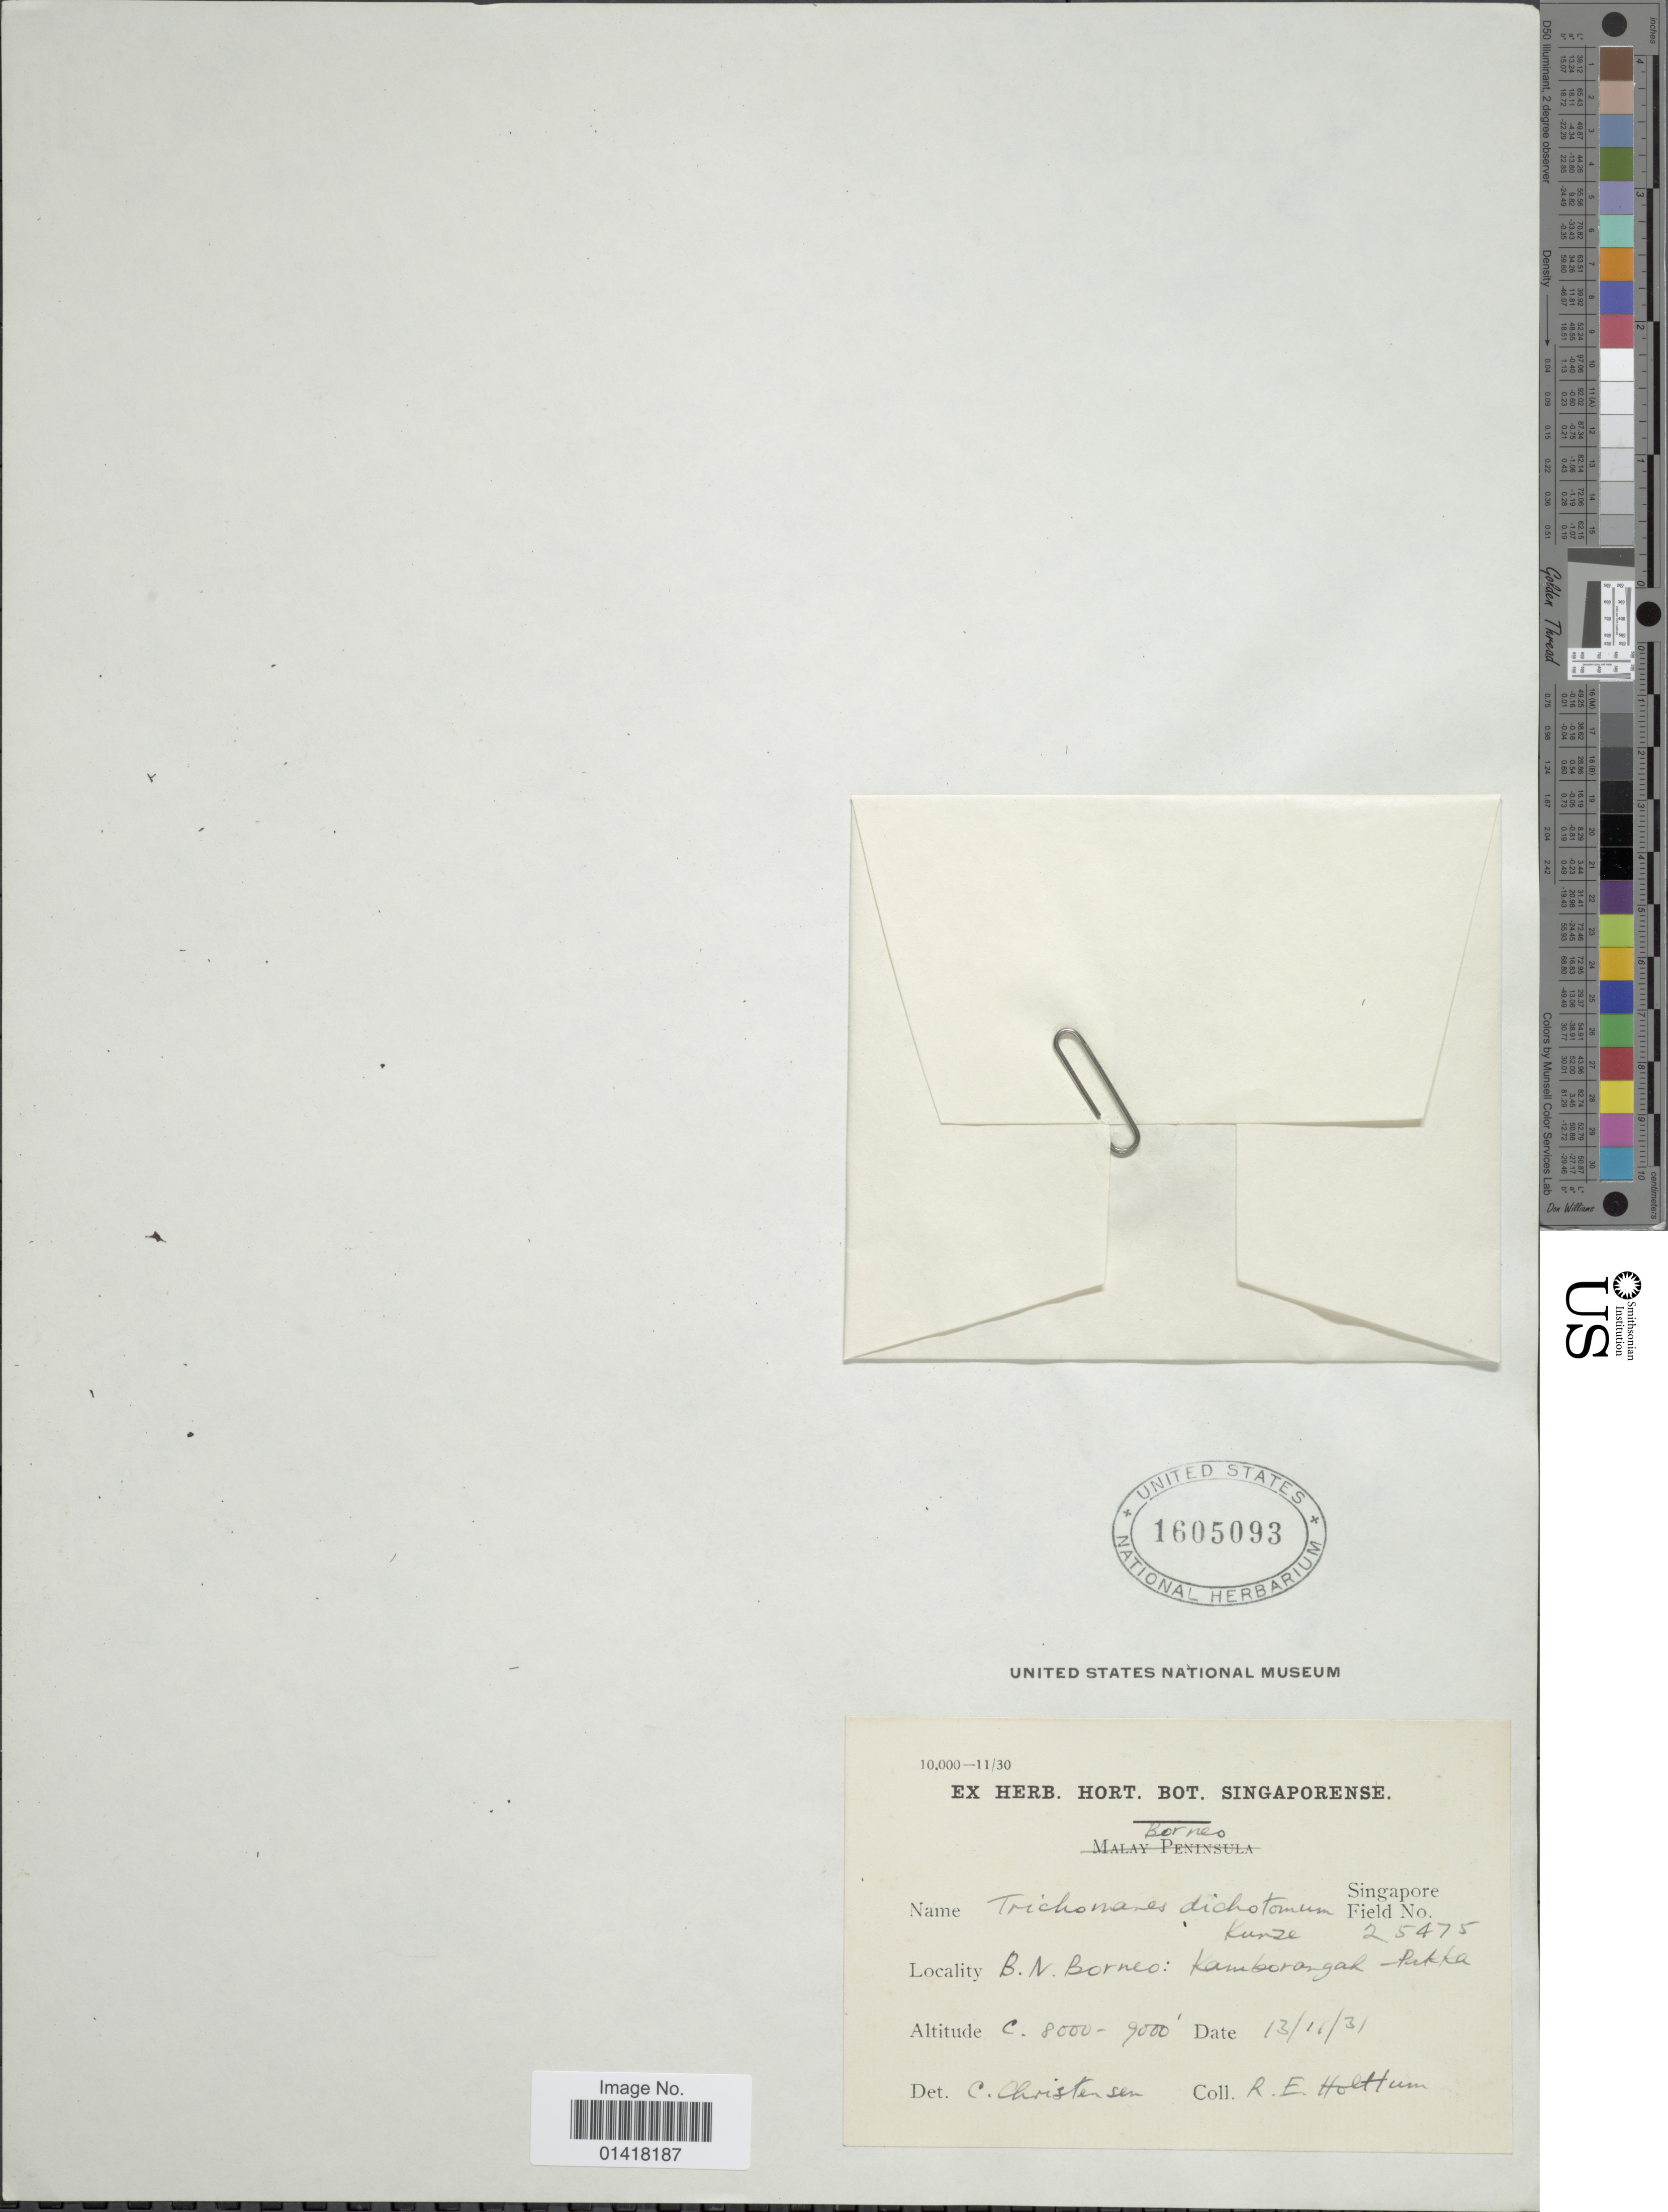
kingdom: Plantae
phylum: Tracheophyta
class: Polypodiopsida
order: Hymenophyllales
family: Hymenophyllaceae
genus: Hymenophyllum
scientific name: Hymenophyllum dichotomum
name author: Cav.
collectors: R. E. Holttum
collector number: Singapore Field 25475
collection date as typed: Transcribed d/m/y: 13/11/31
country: Malaysia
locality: B.N. Borneo: Kamborangal-Pekka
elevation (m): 2438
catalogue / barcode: US 1605093